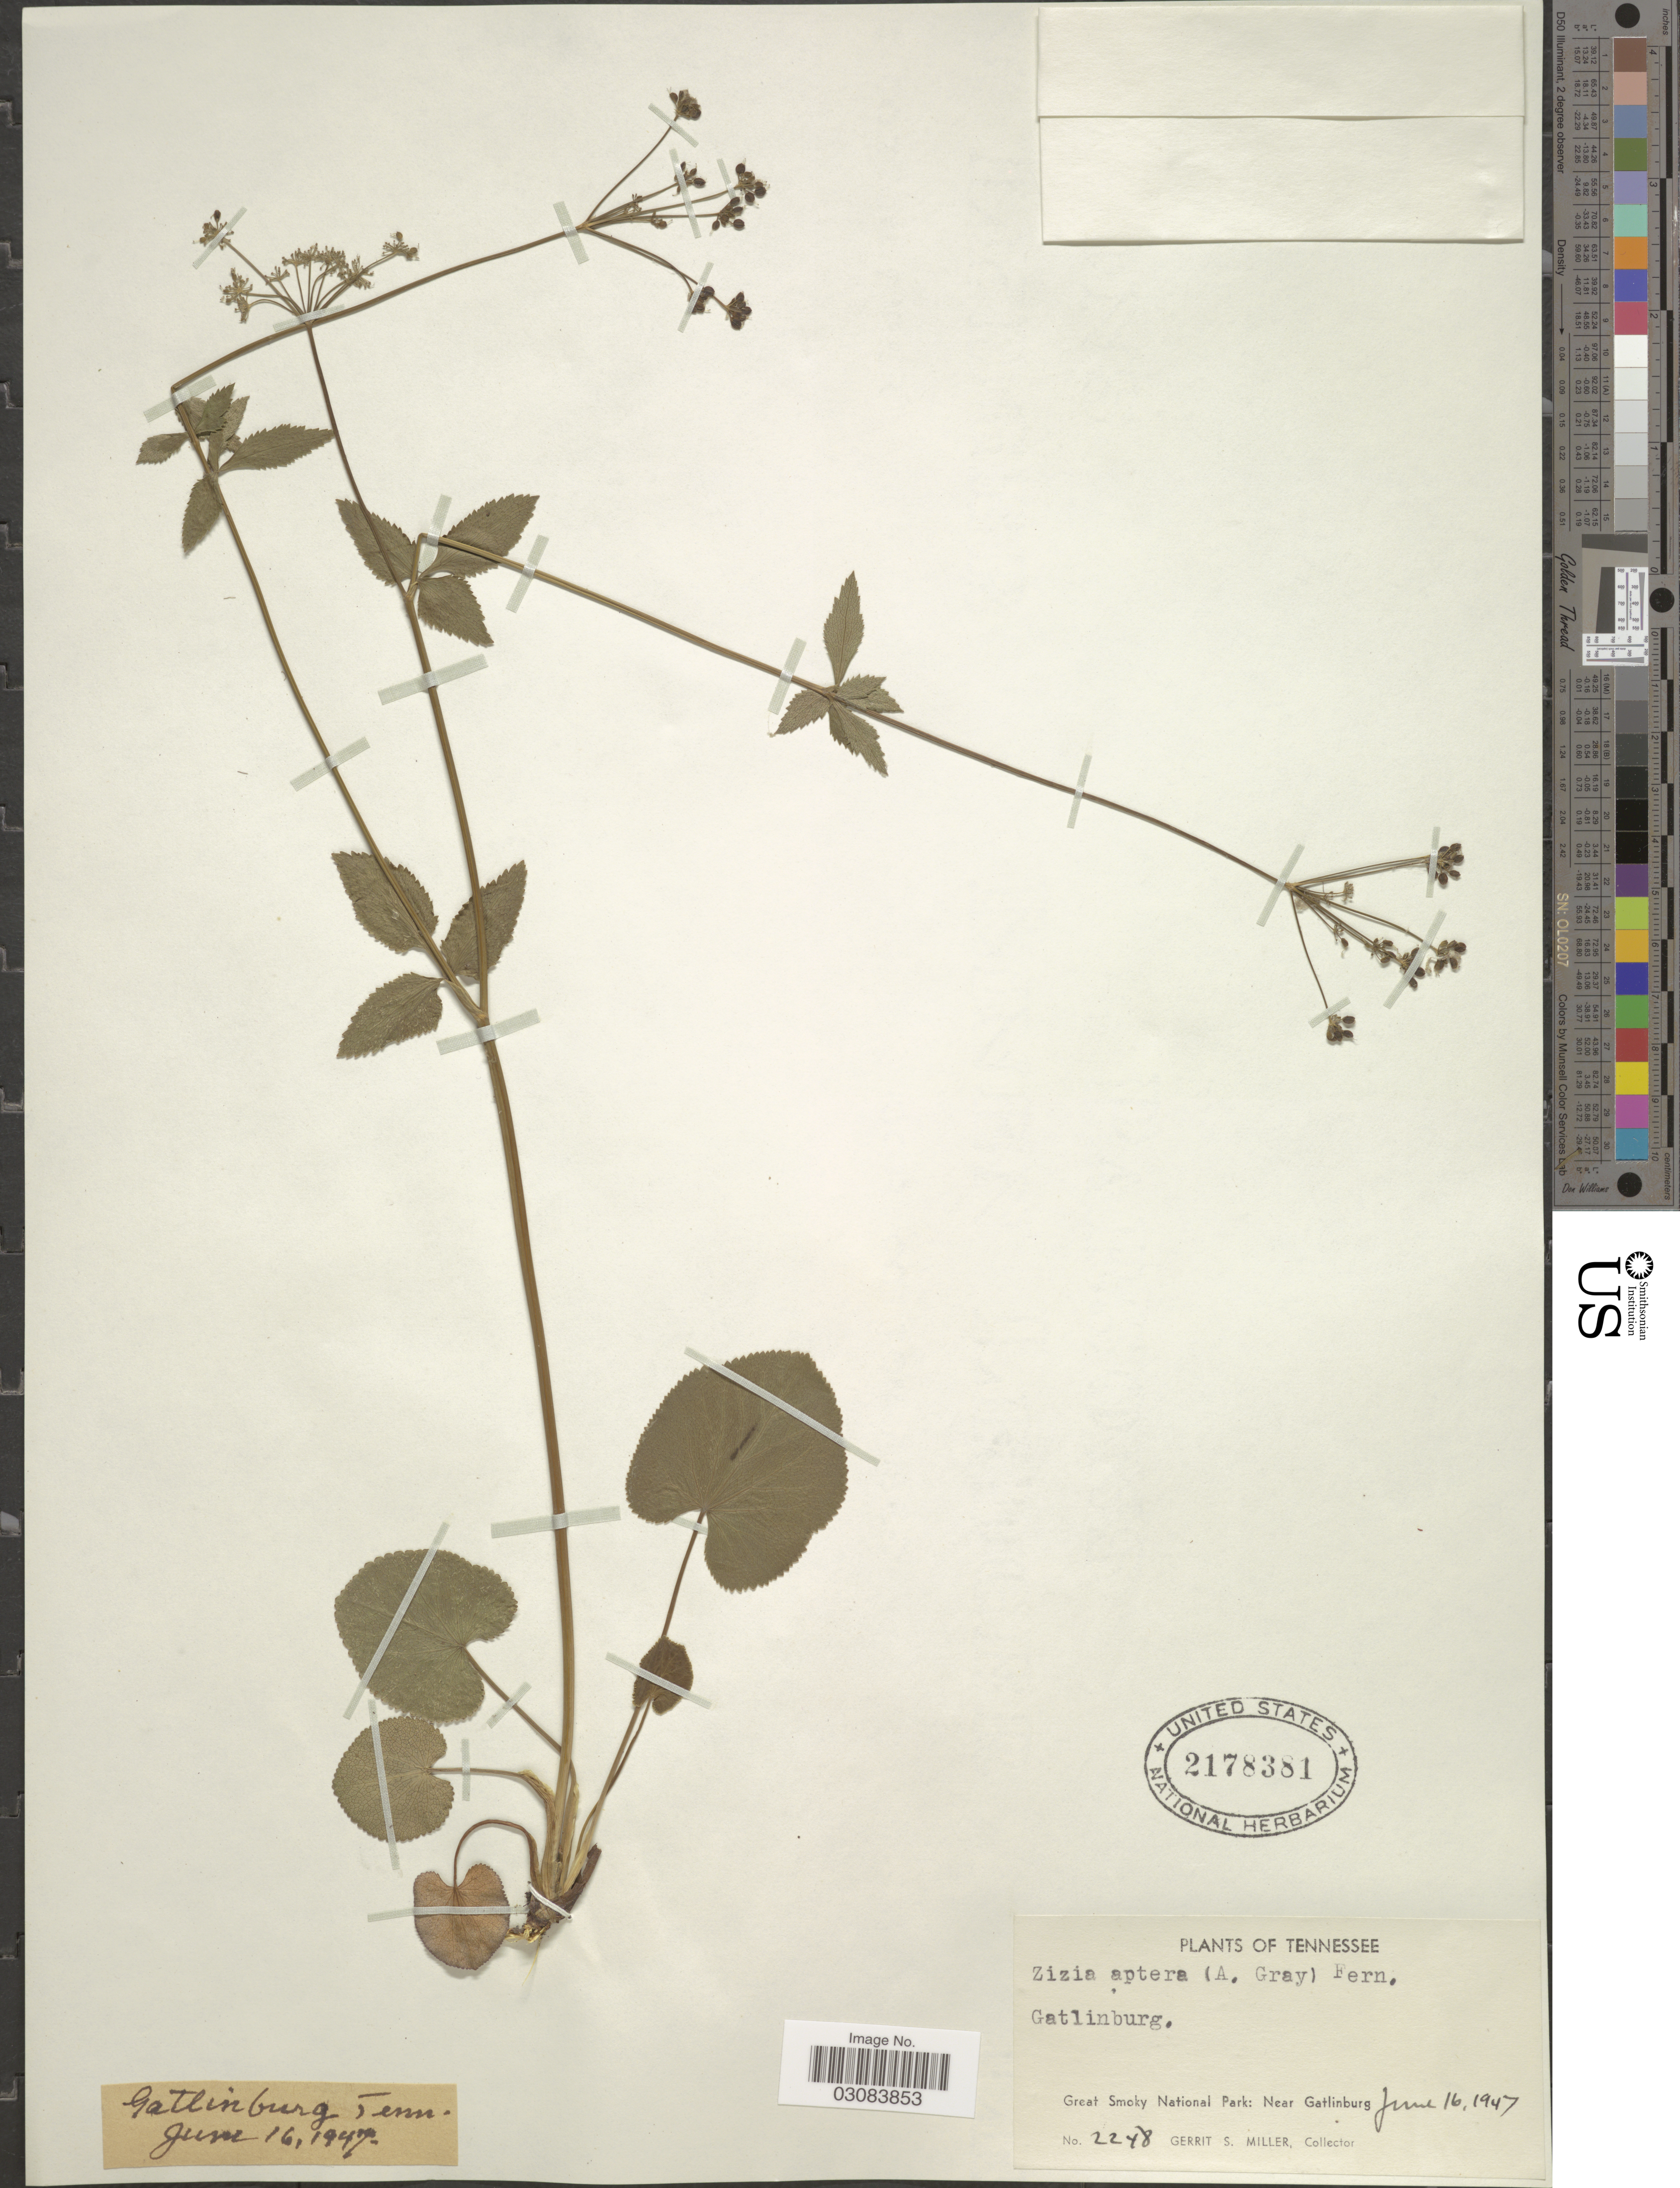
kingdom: Plantae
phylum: Tracheophyta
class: Magnoliopsida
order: Apiales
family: Apiaceae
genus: Zizia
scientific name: Zizia aptera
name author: (A. Gray) Fernald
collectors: G. S. Miller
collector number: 2248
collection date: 1947-06-16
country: United States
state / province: Tennessee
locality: Gatlinburg, Great Smoky National Park: Near Gatlinburg.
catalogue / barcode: US 2178381